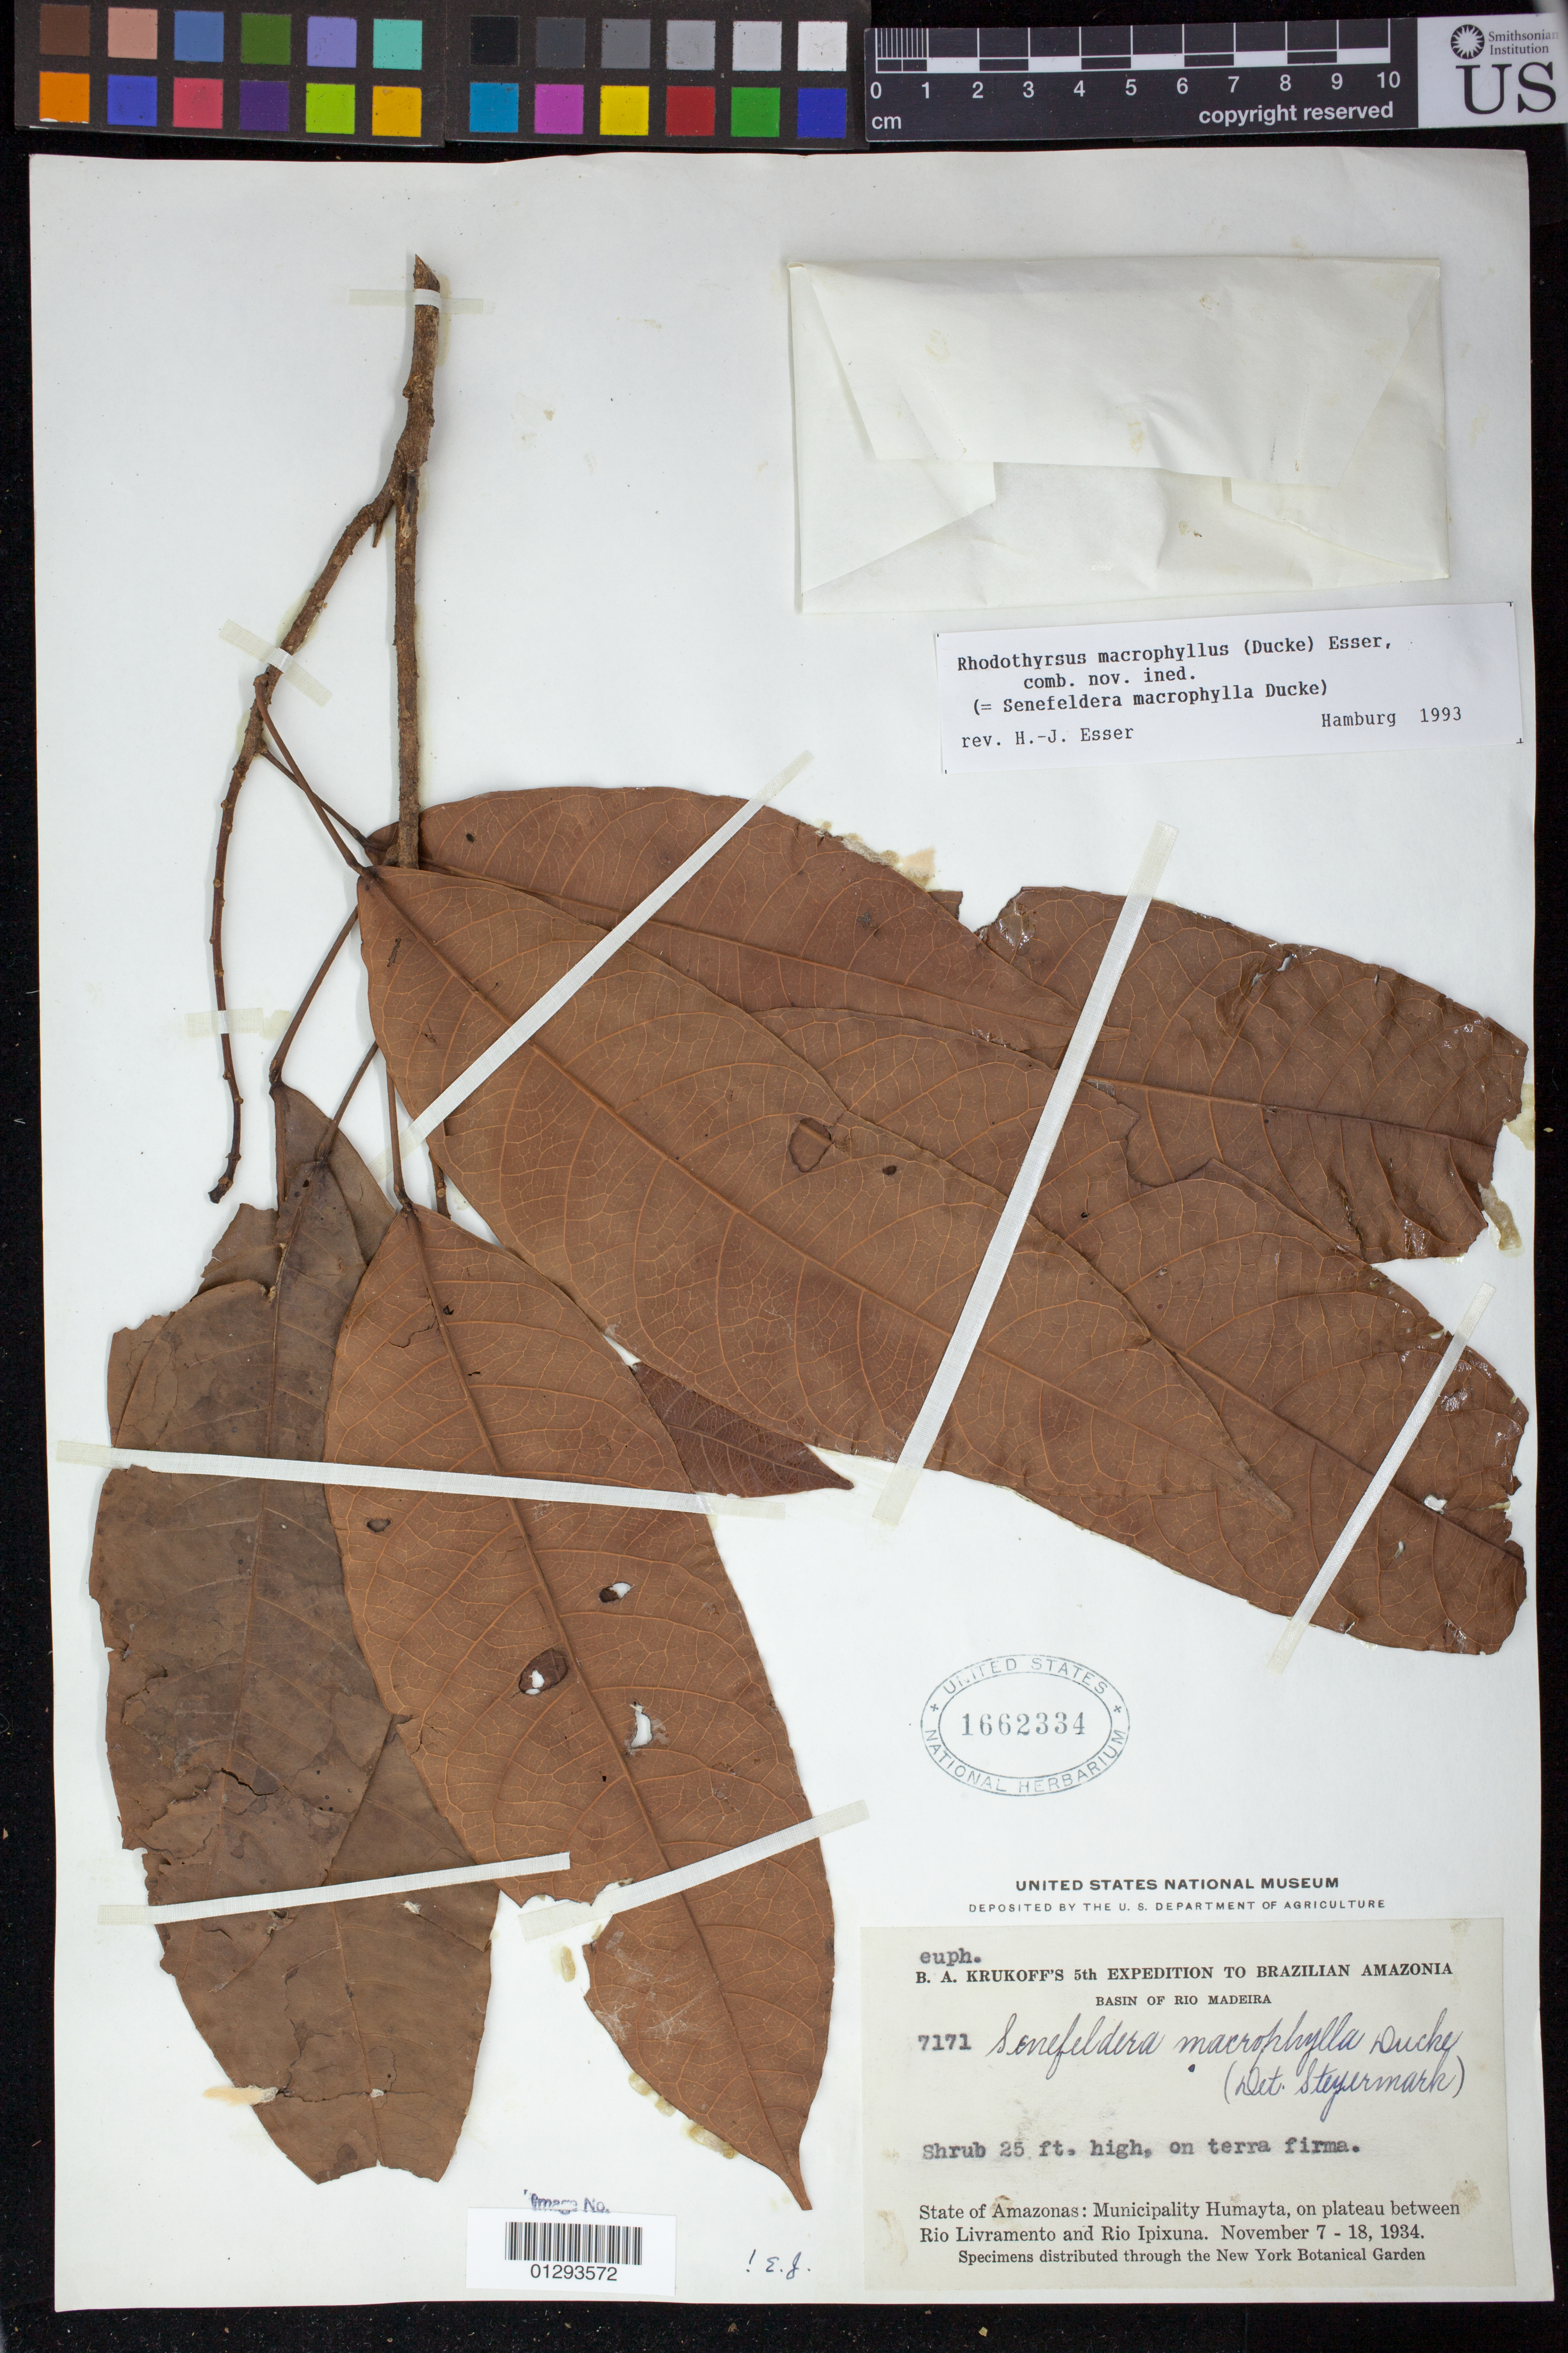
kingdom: Plantae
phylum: Tracheophyta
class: Magnoliopsida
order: Malpighiales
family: Euphorbiaceae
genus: Rhodothyrsus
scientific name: Rhodothyrsus macrophyllus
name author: (Ducke) Esser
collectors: B. A. Krukoff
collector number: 7171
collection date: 1934-11-07/1934-11-18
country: Brazil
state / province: Amazonas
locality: Municipality Humayta, on plateau between Rio Livramento and Rio Ipixuna.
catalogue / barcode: US 1662334